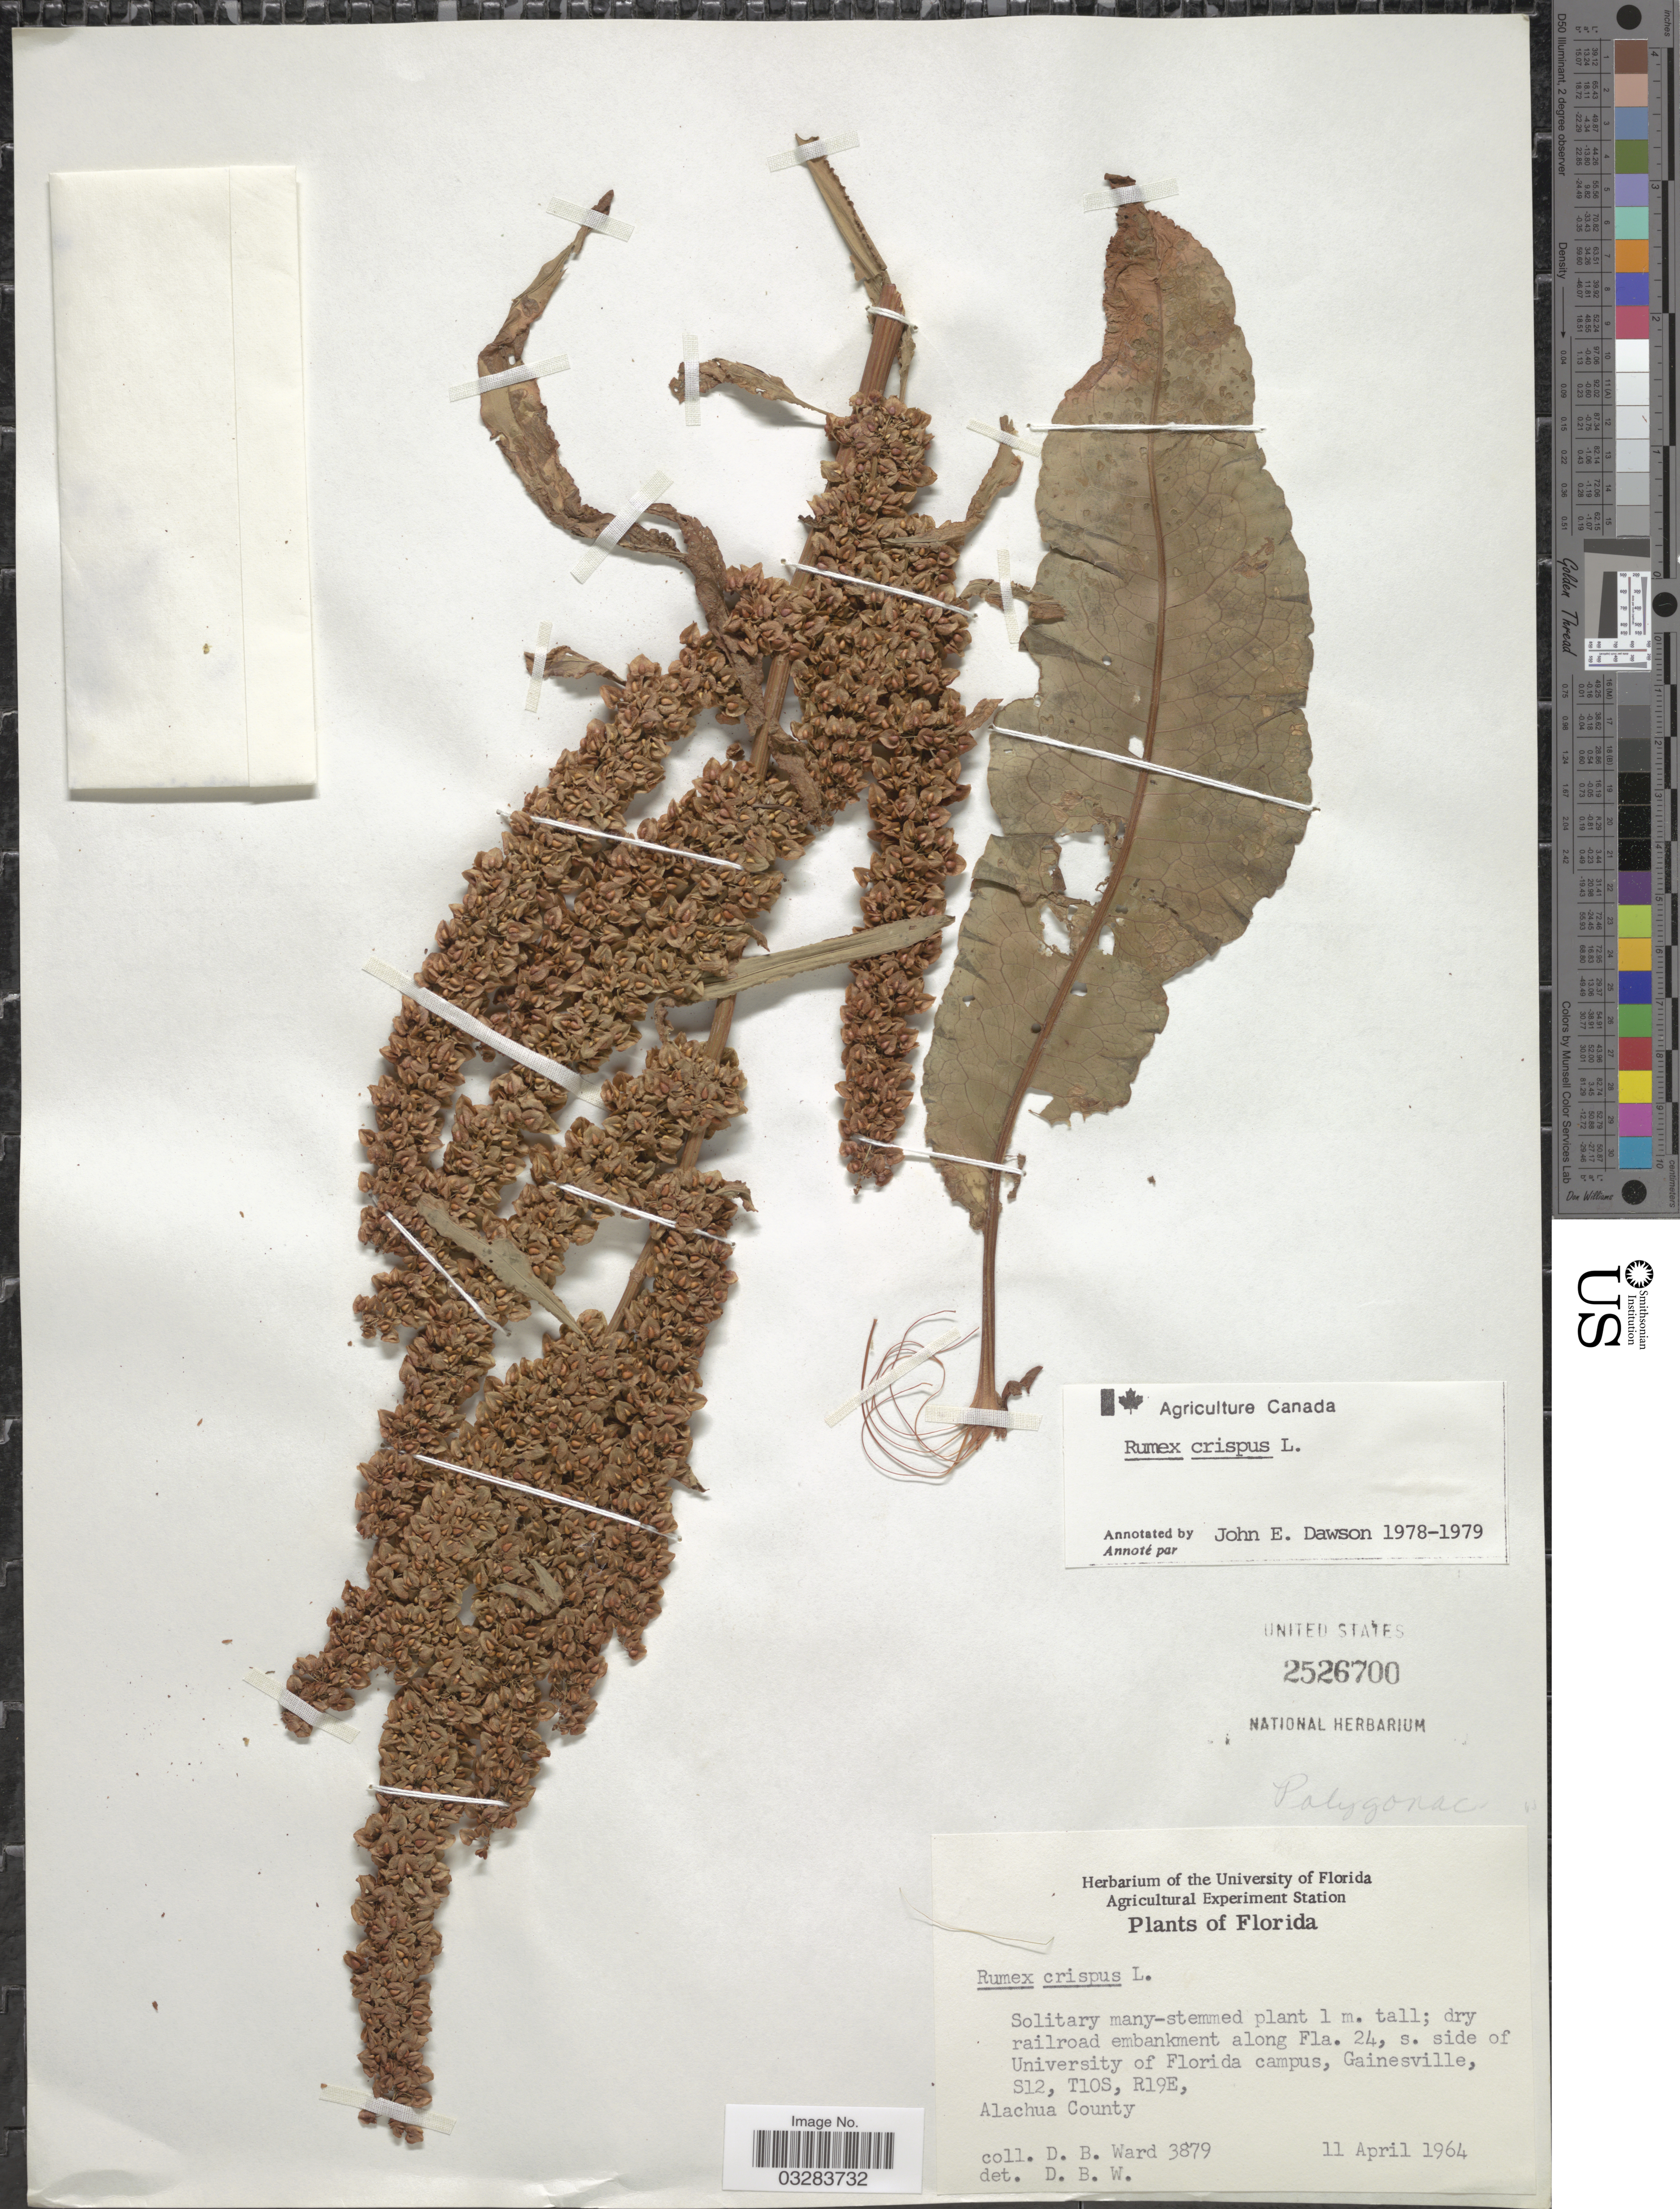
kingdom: Plantae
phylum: Tracheophyta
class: Magnoliopsida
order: Caryophyllales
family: Polygonaceae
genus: Rumex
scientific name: Rumex crispus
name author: L.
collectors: D. B. Ward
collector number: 3879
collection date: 1964-04-11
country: United States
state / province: Florida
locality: Dry railroad embankment along Fla. 24, s. side of University of Florida campus, Gainesville, S12, T10S, R19E, Alachua County.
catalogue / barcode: US 2526700